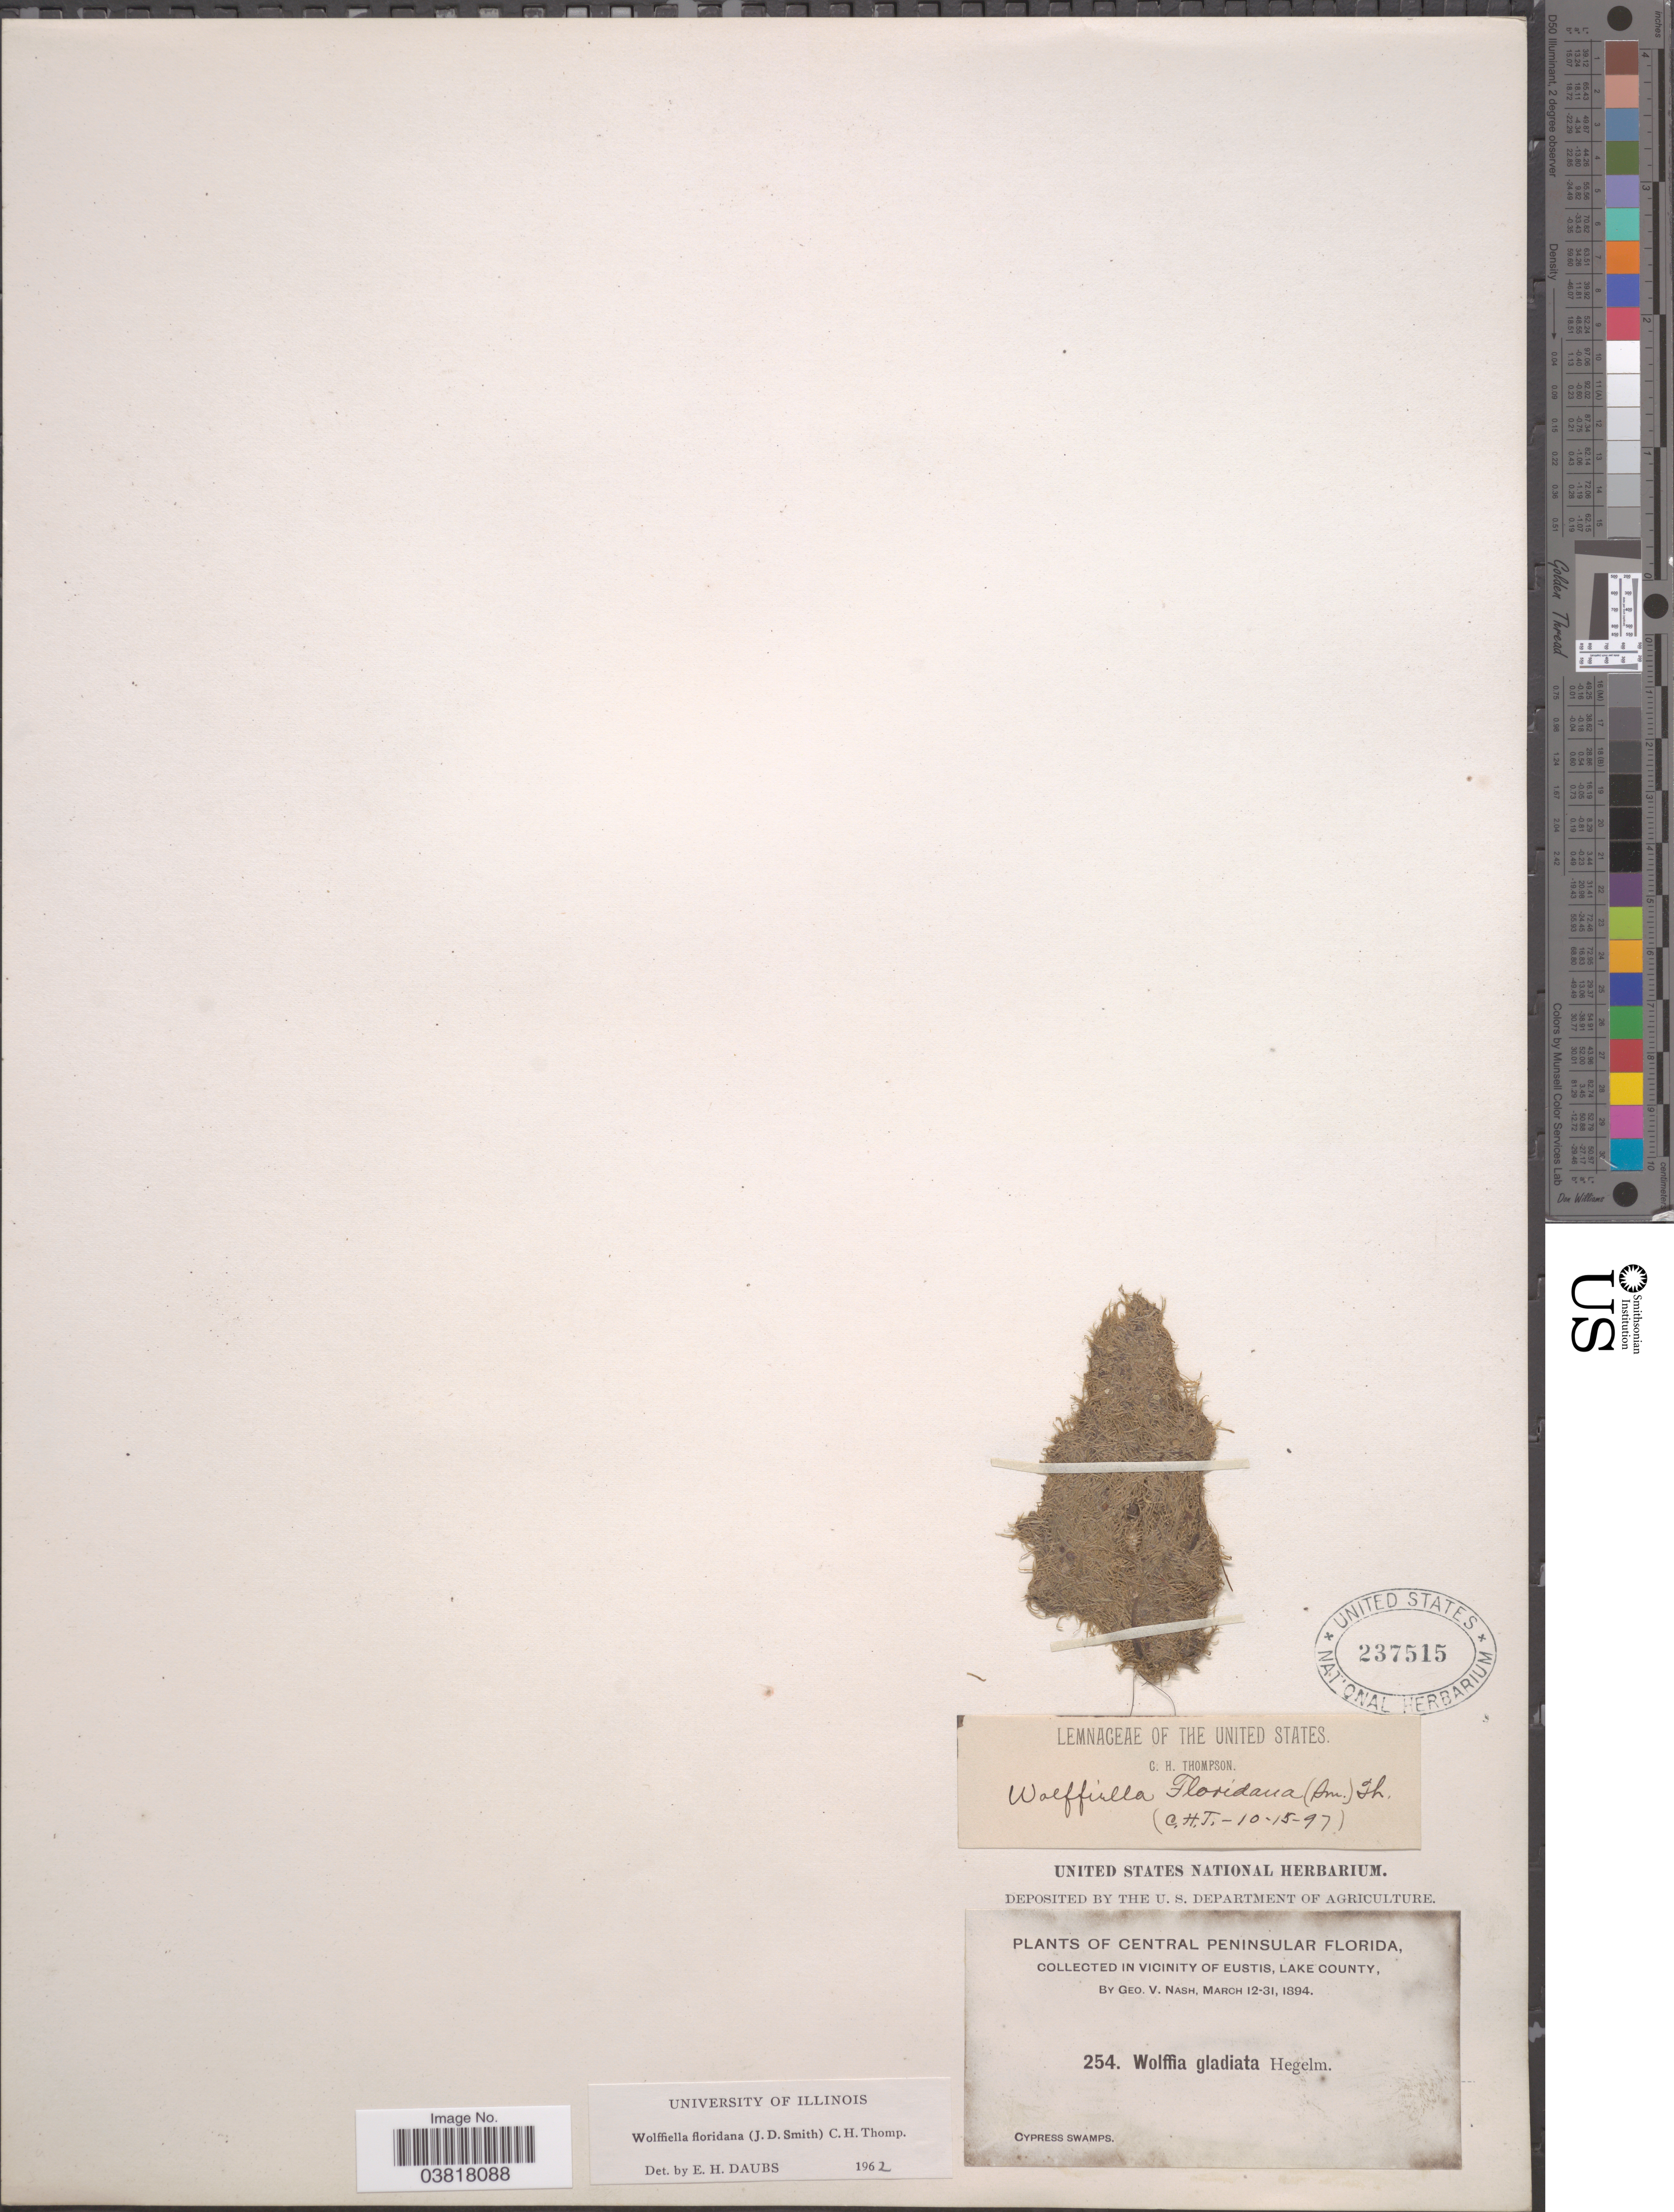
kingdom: Plantae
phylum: Tracheophyta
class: Liliopsida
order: Alismatales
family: Araceae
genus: Wolffiella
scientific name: Wolffiella floridana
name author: (Donn. Sm.) C.H. Thomps.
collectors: G. V. Nash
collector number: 254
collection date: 1894-03-12/1894-03-31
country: United States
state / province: Florida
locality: Central Peninsular Florida, in vicinity of Eustis, Lake County. Cypress Swamps.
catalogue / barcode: US 237515